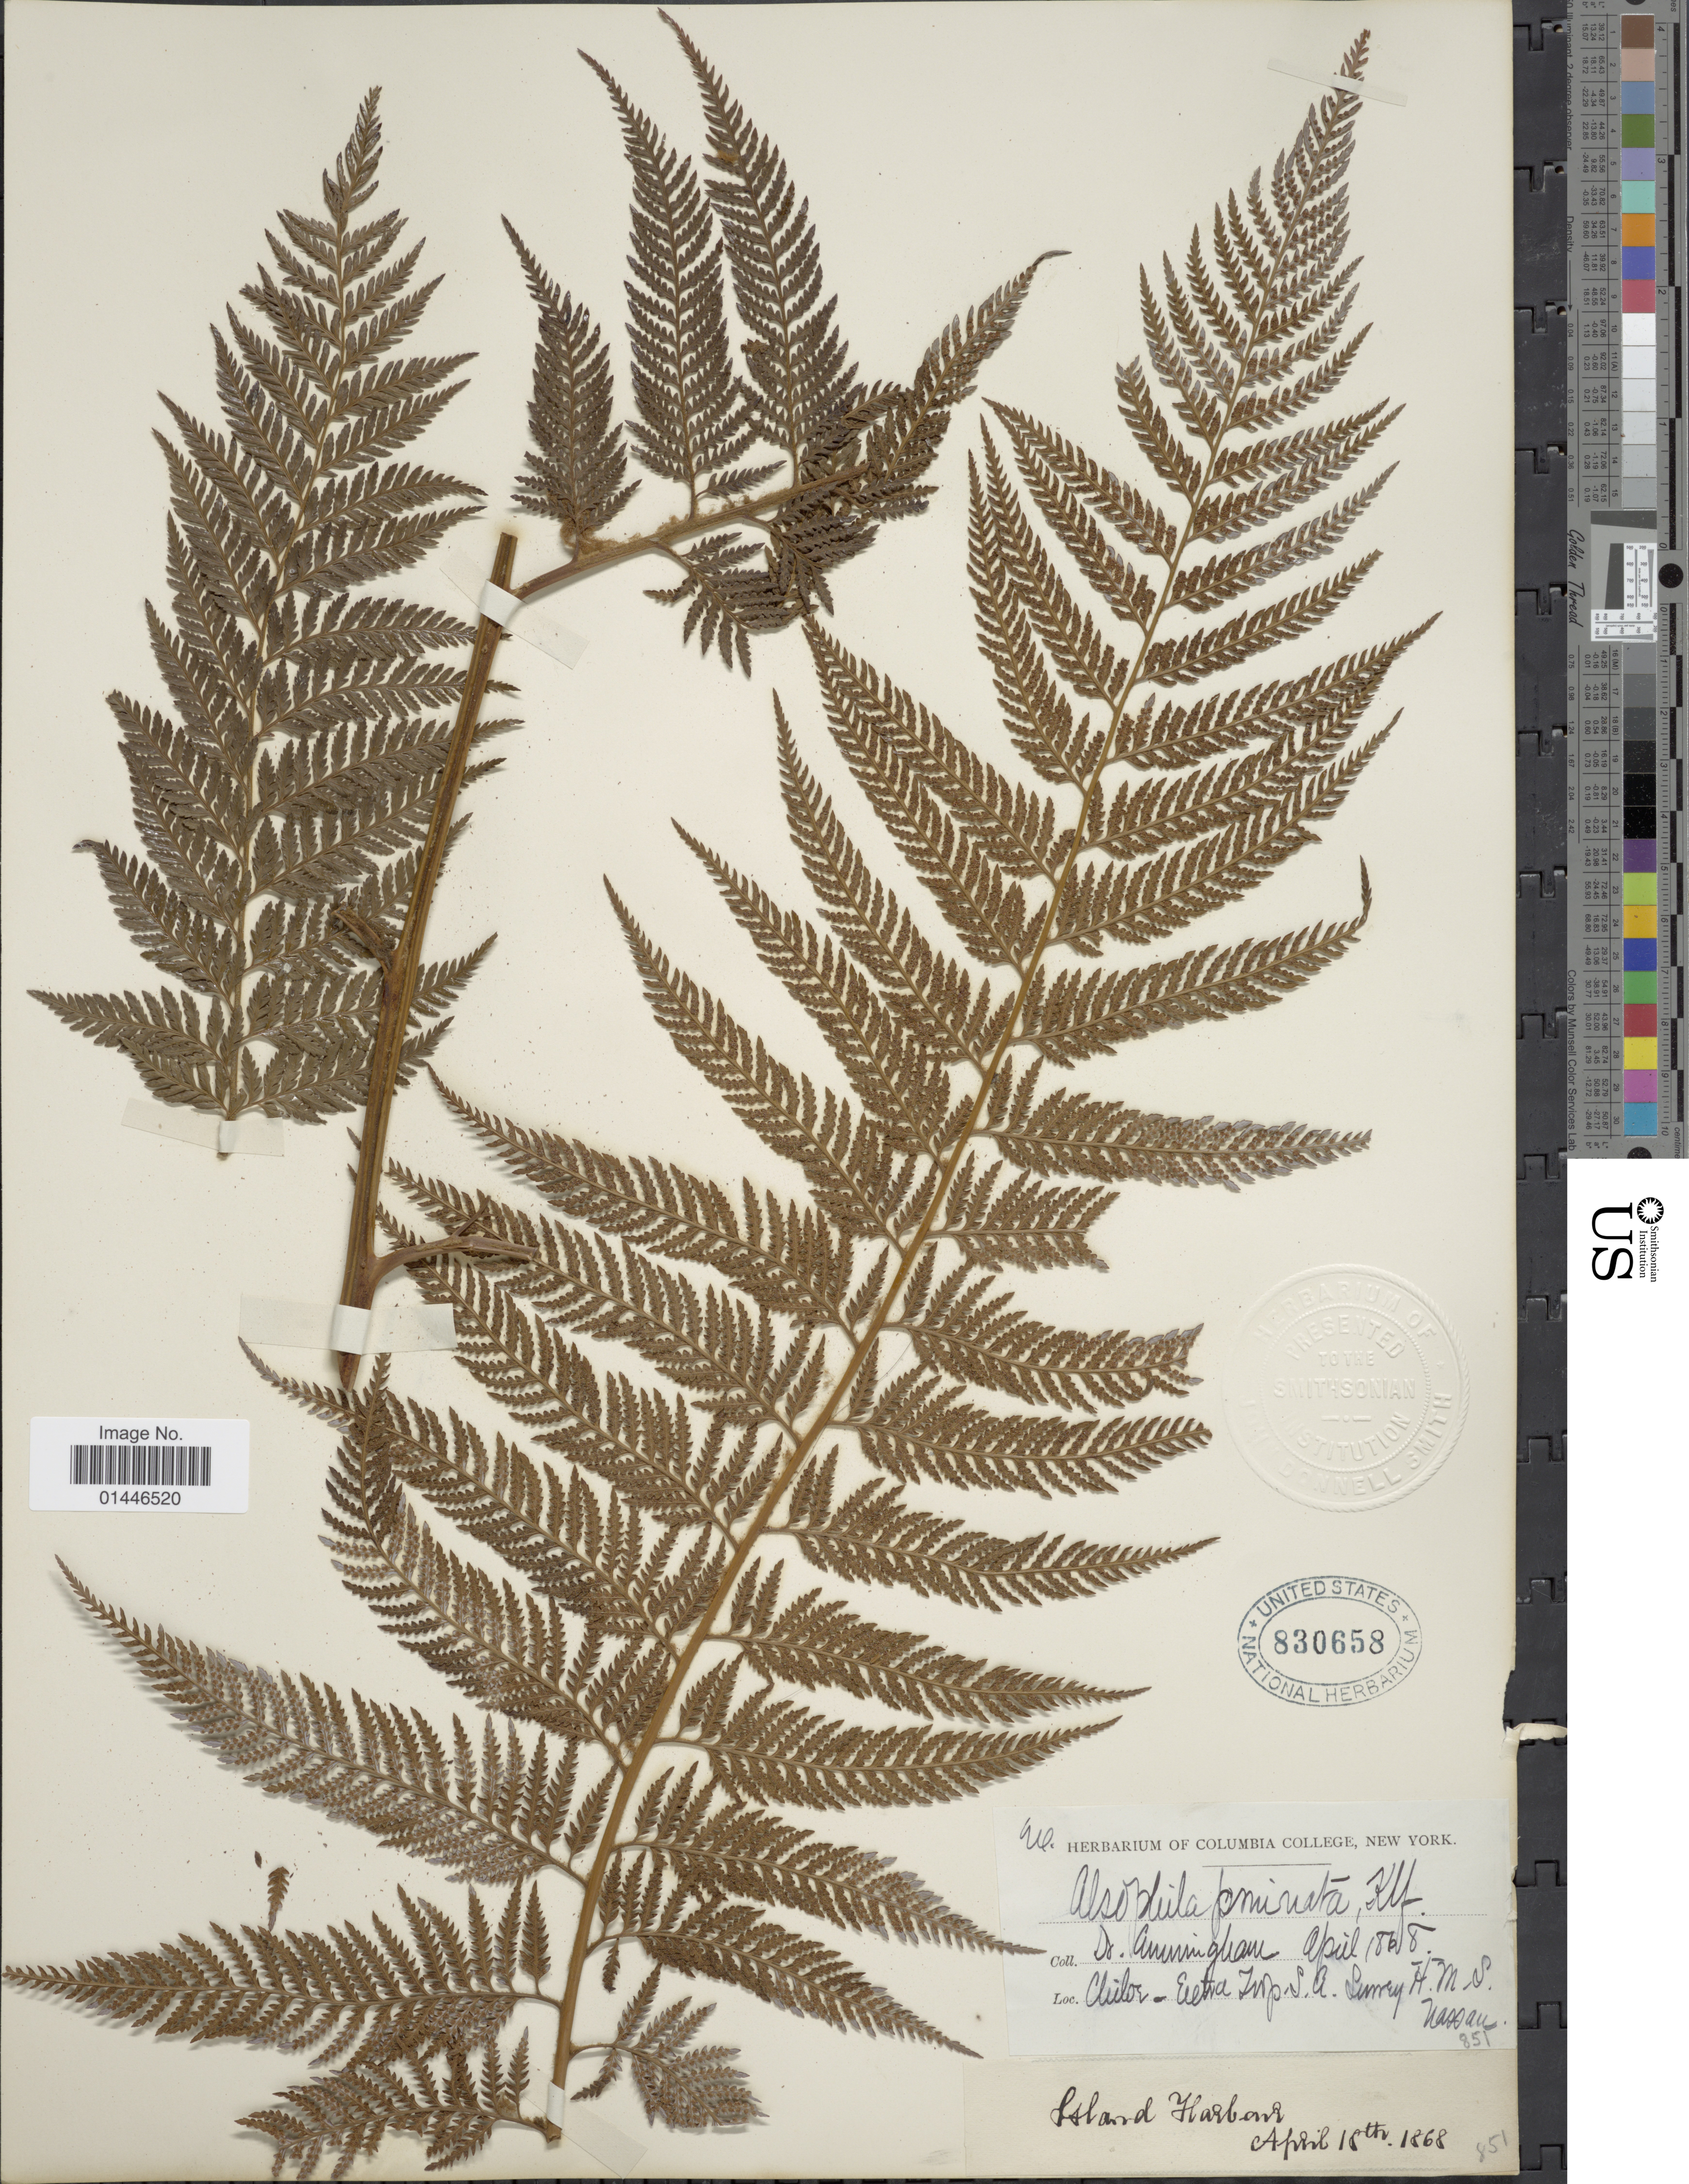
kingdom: Plantae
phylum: Tracheophyta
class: Polypodiopsida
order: Cyatheales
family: Dicksoniaceae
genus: Lophosoria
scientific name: Lophosoria quadripinnata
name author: (J.F. Gmel.) C. Chr.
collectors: -. Cunningham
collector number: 851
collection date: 1868-04-18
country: Chile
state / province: Arica y Parinacota (XV)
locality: Chiloe - Entra Imp. S.A. Surrey H. M. S. Nassau. Island Harbour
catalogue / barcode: US 830658